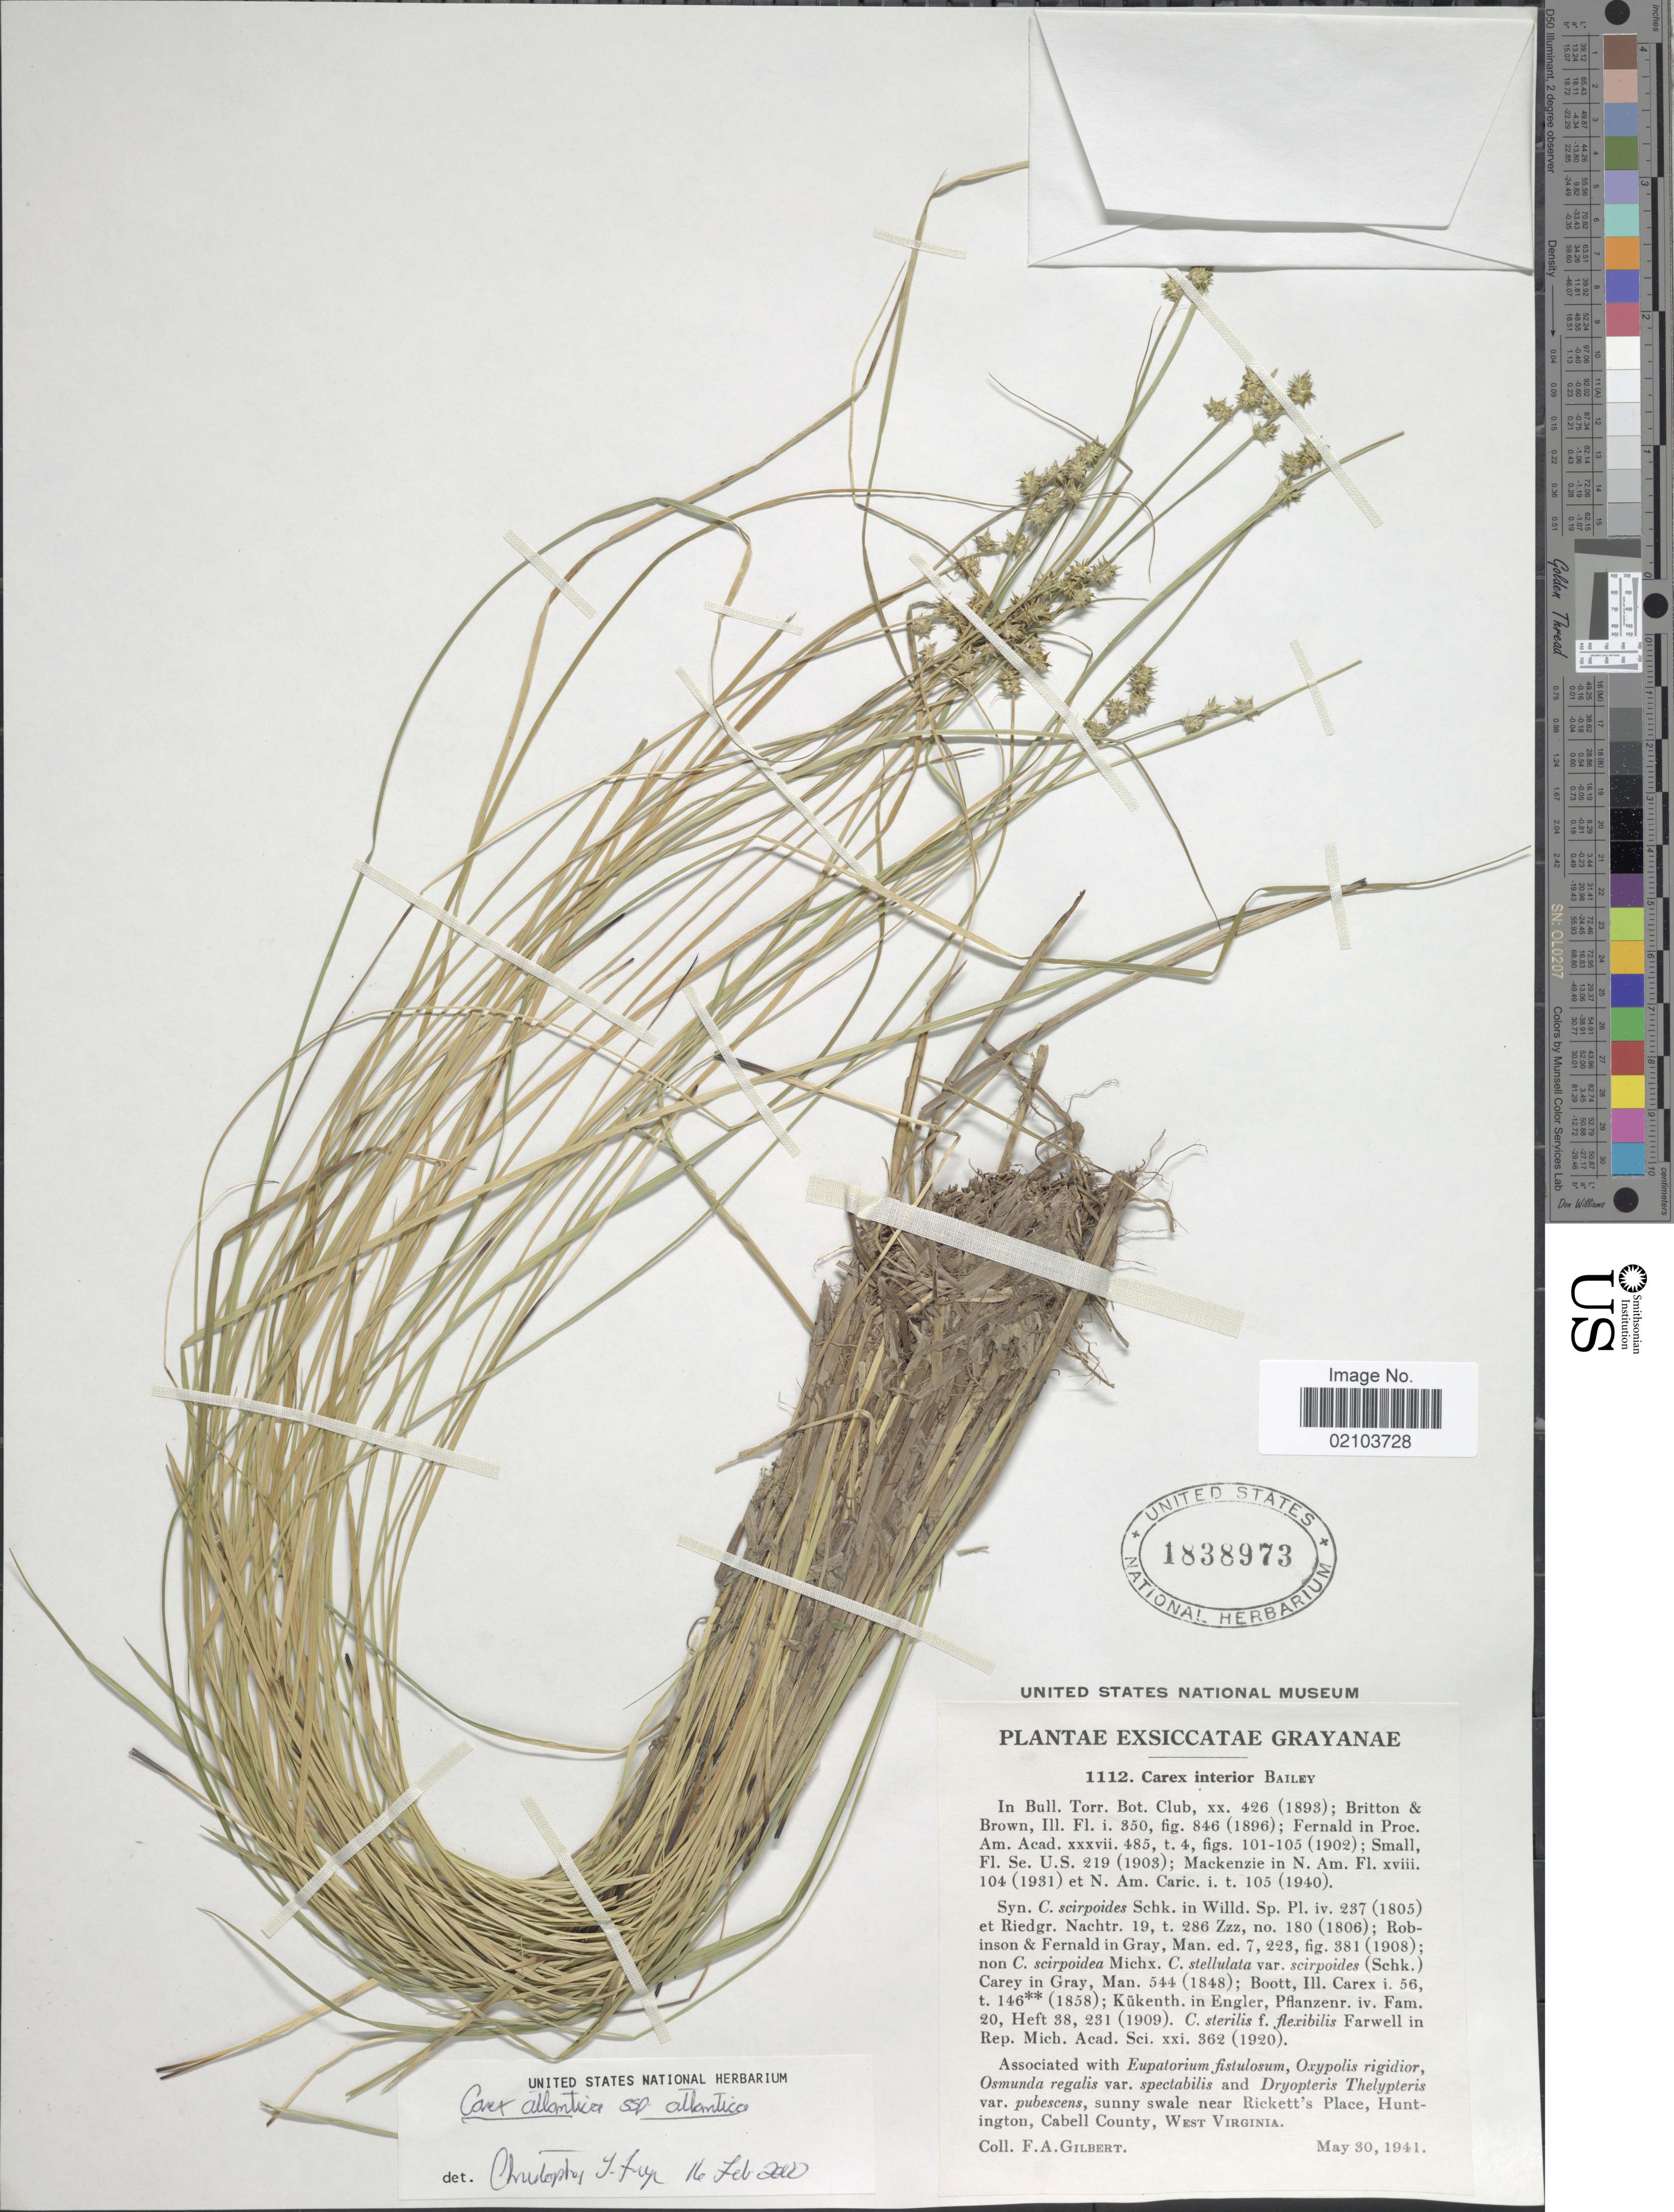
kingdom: Plantae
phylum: Tracheophyta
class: Liliopsida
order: Poales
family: Cyperaceae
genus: Carex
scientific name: Carex atlantica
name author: L.H. Bailey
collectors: F. A. Gilbert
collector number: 1112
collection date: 1941-05-30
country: United States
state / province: West Virginia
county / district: Cabell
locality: Near Rickett's Place, Huntington, Cabell County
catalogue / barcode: US 1838973